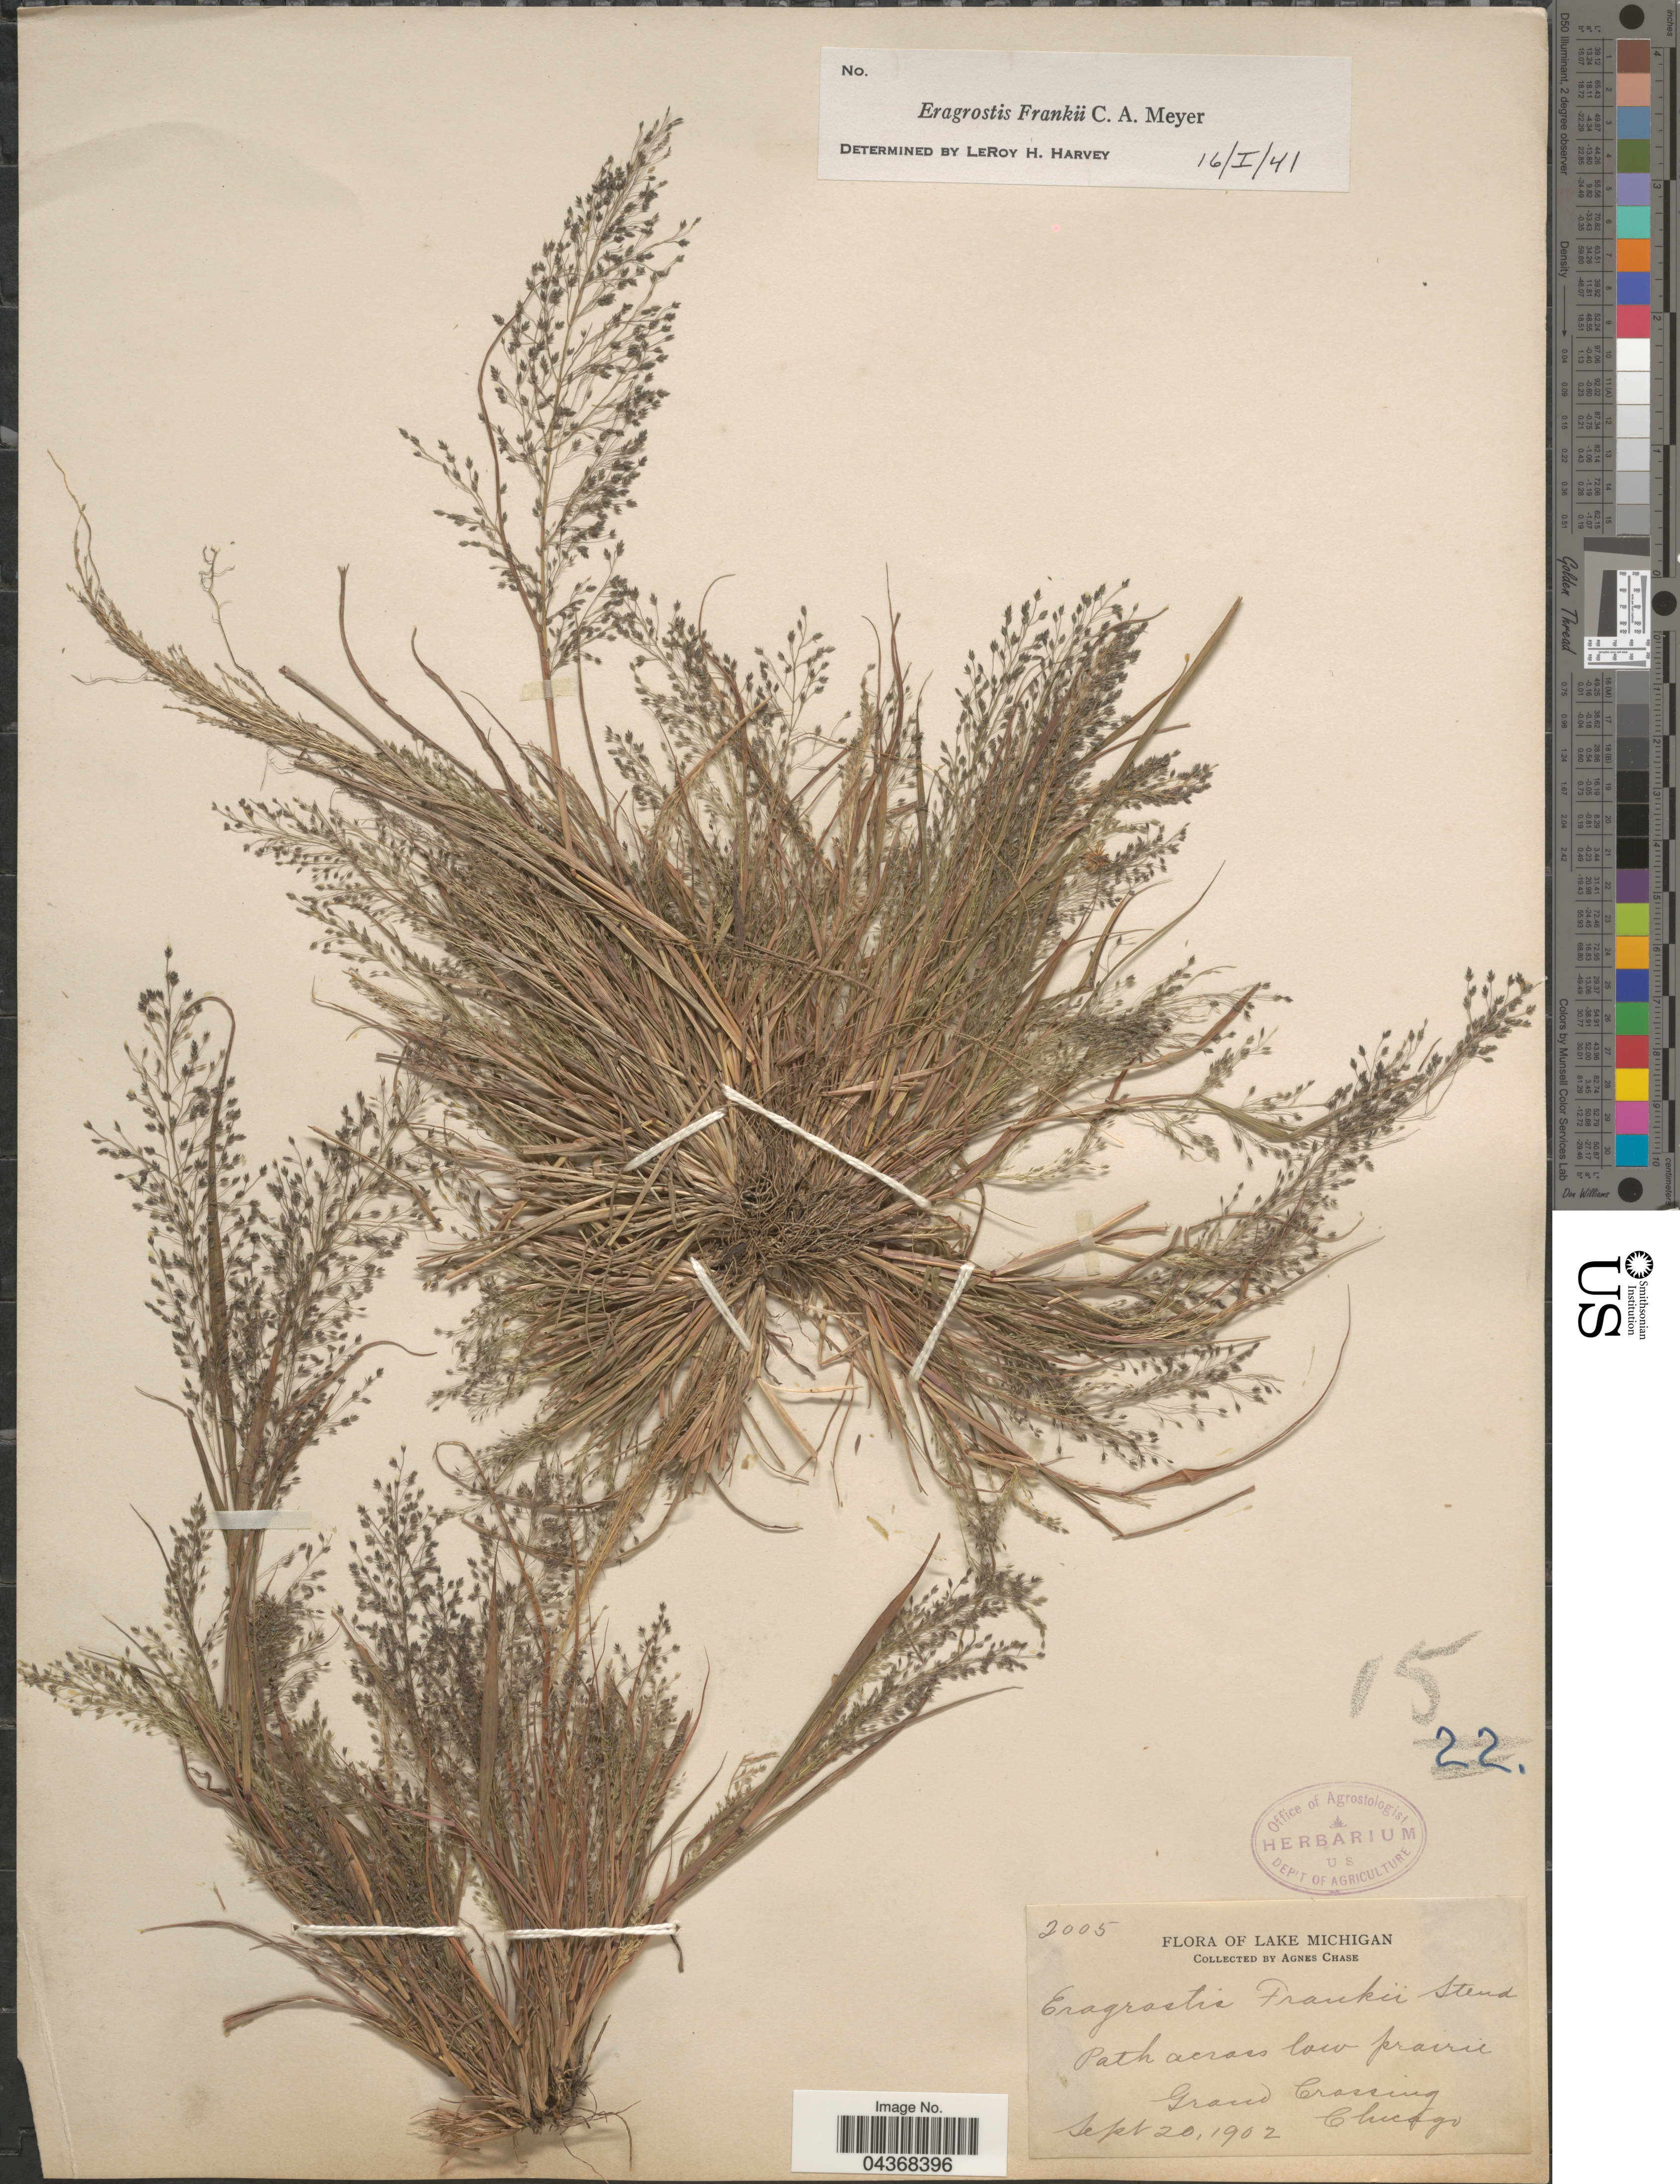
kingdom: Plantae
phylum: Tracheophyta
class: Liliopsida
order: Poales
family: Poaceae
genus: Eragrostis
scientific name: Eragrostis frankii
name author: C.A. Mey. ex Steud.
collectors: A. Chase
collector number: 2005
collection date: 1902-09-20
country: United States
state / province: Michigan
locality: Lake Michigan. Path across low prairie Grand Crossing. Chicago.